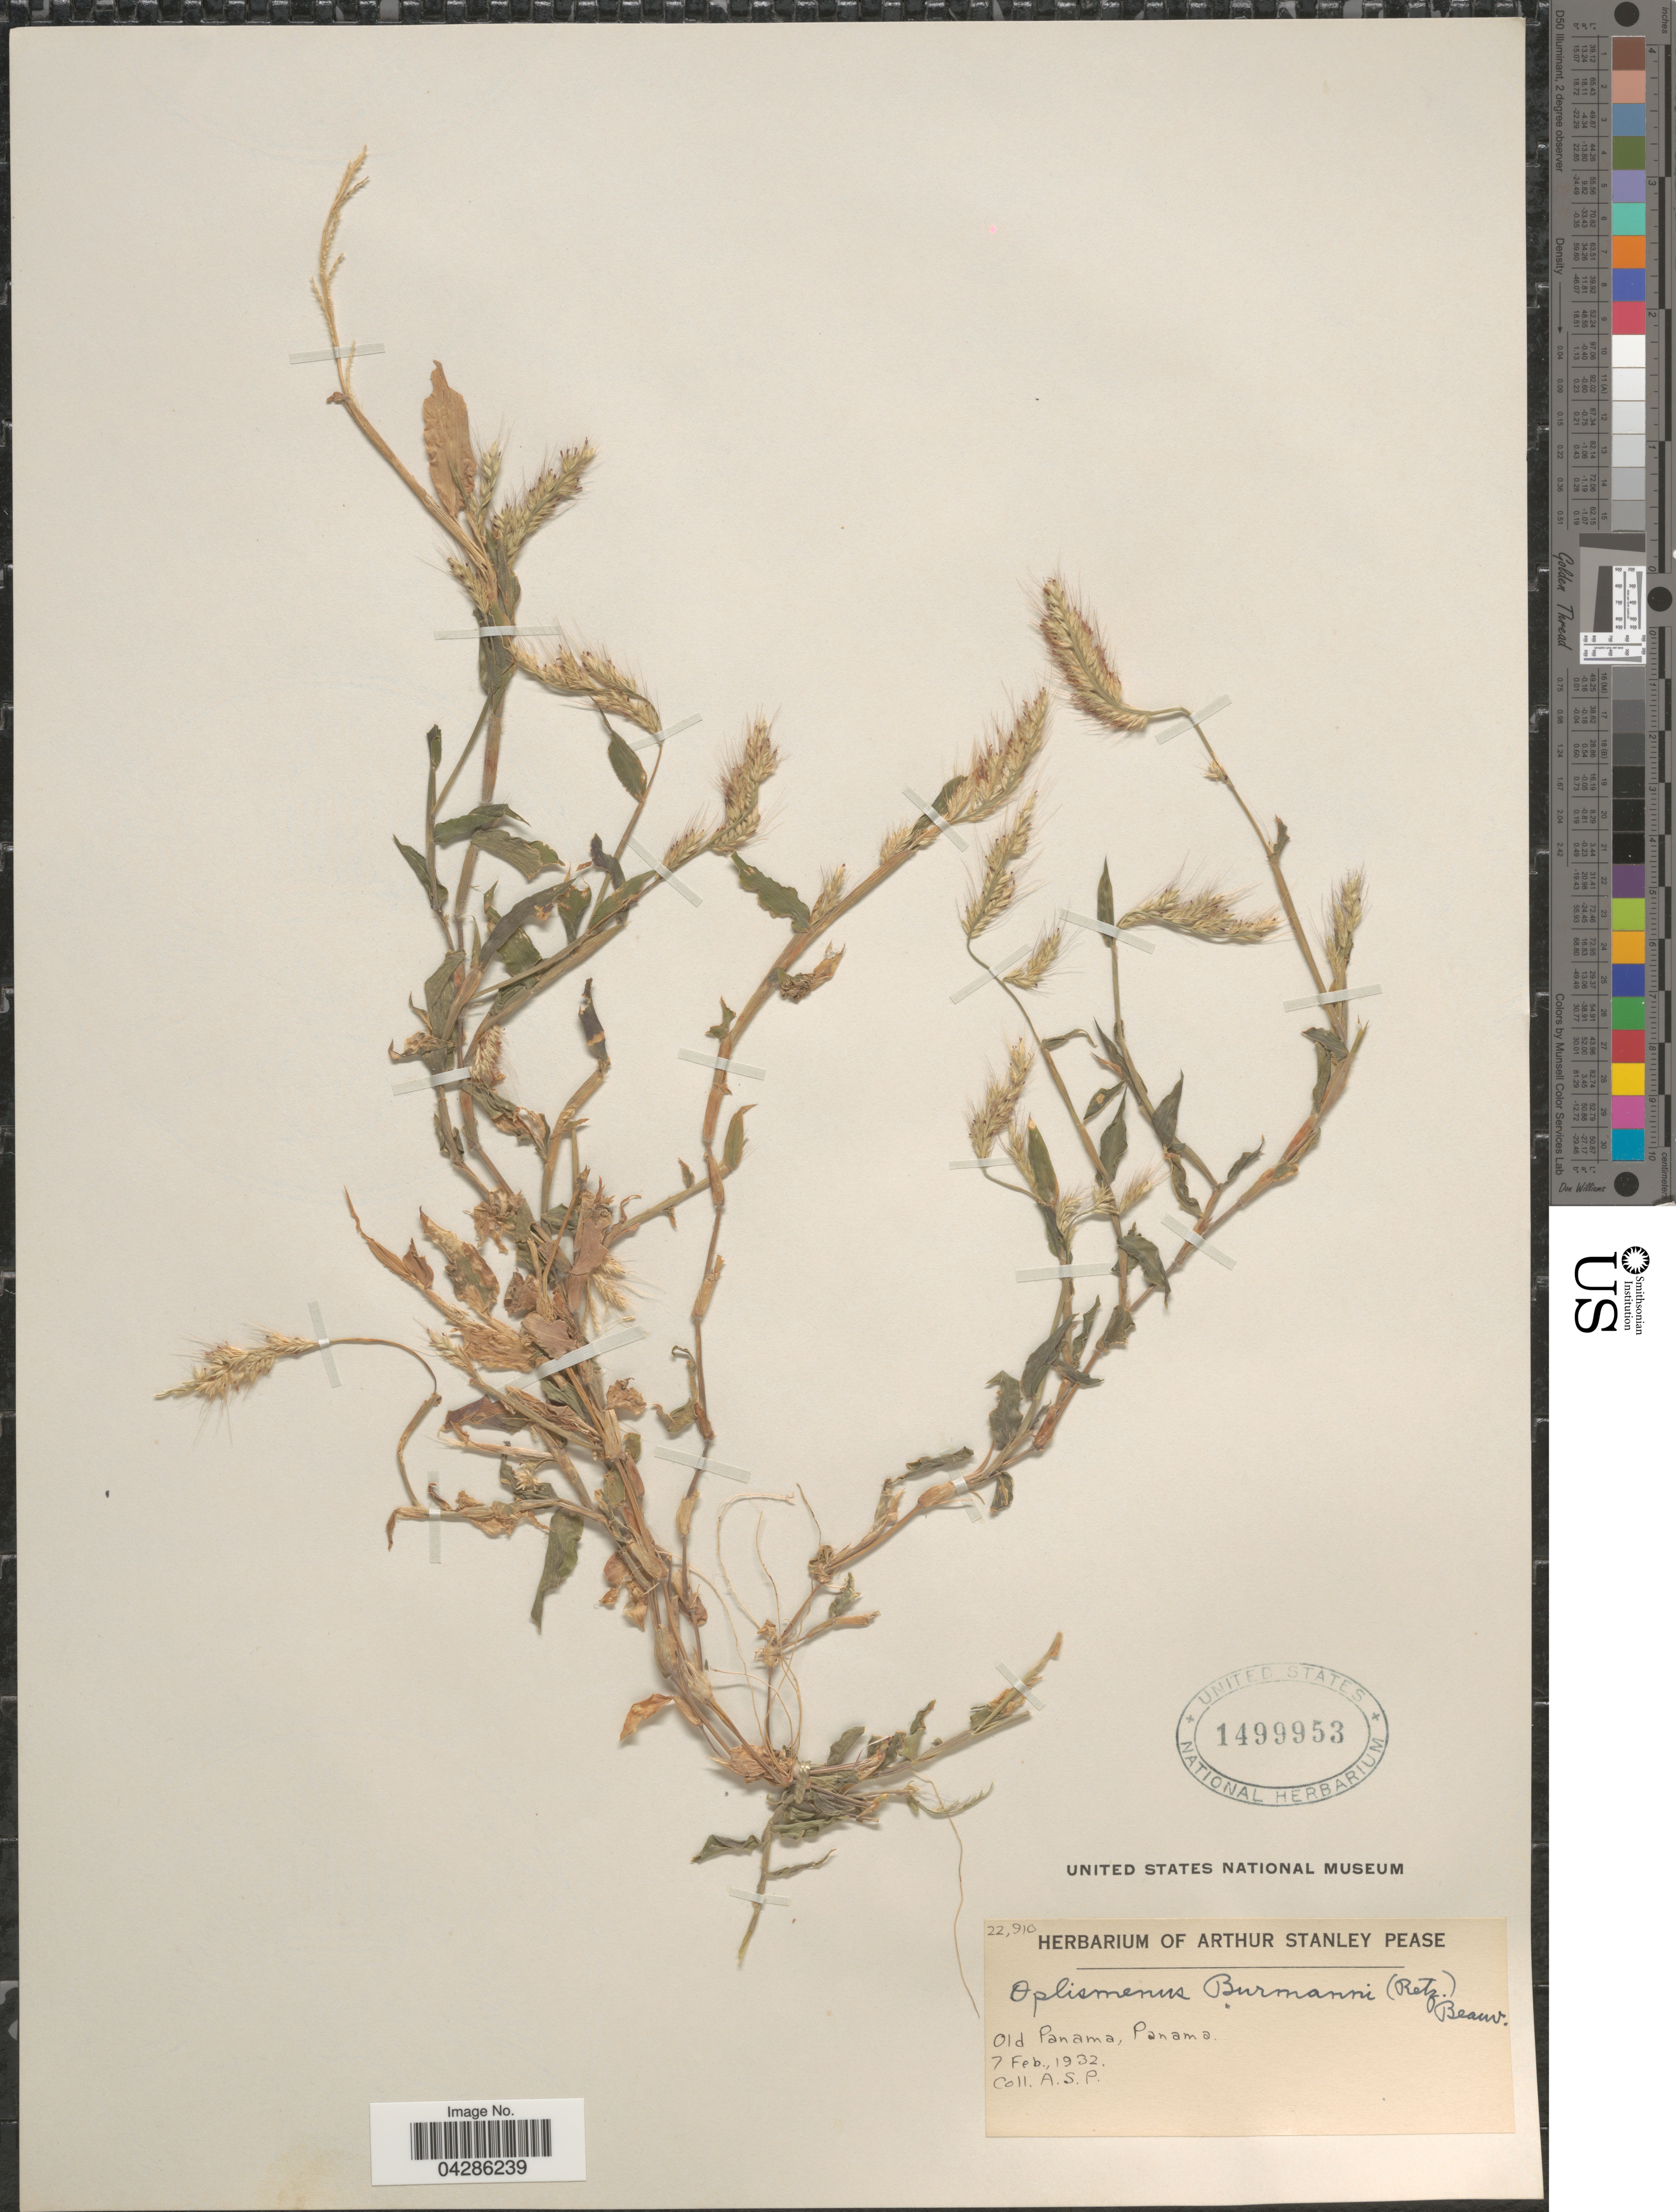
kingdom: Plantae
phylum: Tracheophyta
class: Liliopsida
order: Poales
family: Poaceae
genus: Oplismenus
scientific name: Oplismenus burmannii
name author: (Retz.) P. Beauv.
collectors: A. S. Pease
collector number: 22,910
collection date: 1932-02-07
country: Panama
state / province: Panamá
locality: Old Panama.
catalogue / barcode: US 1499953